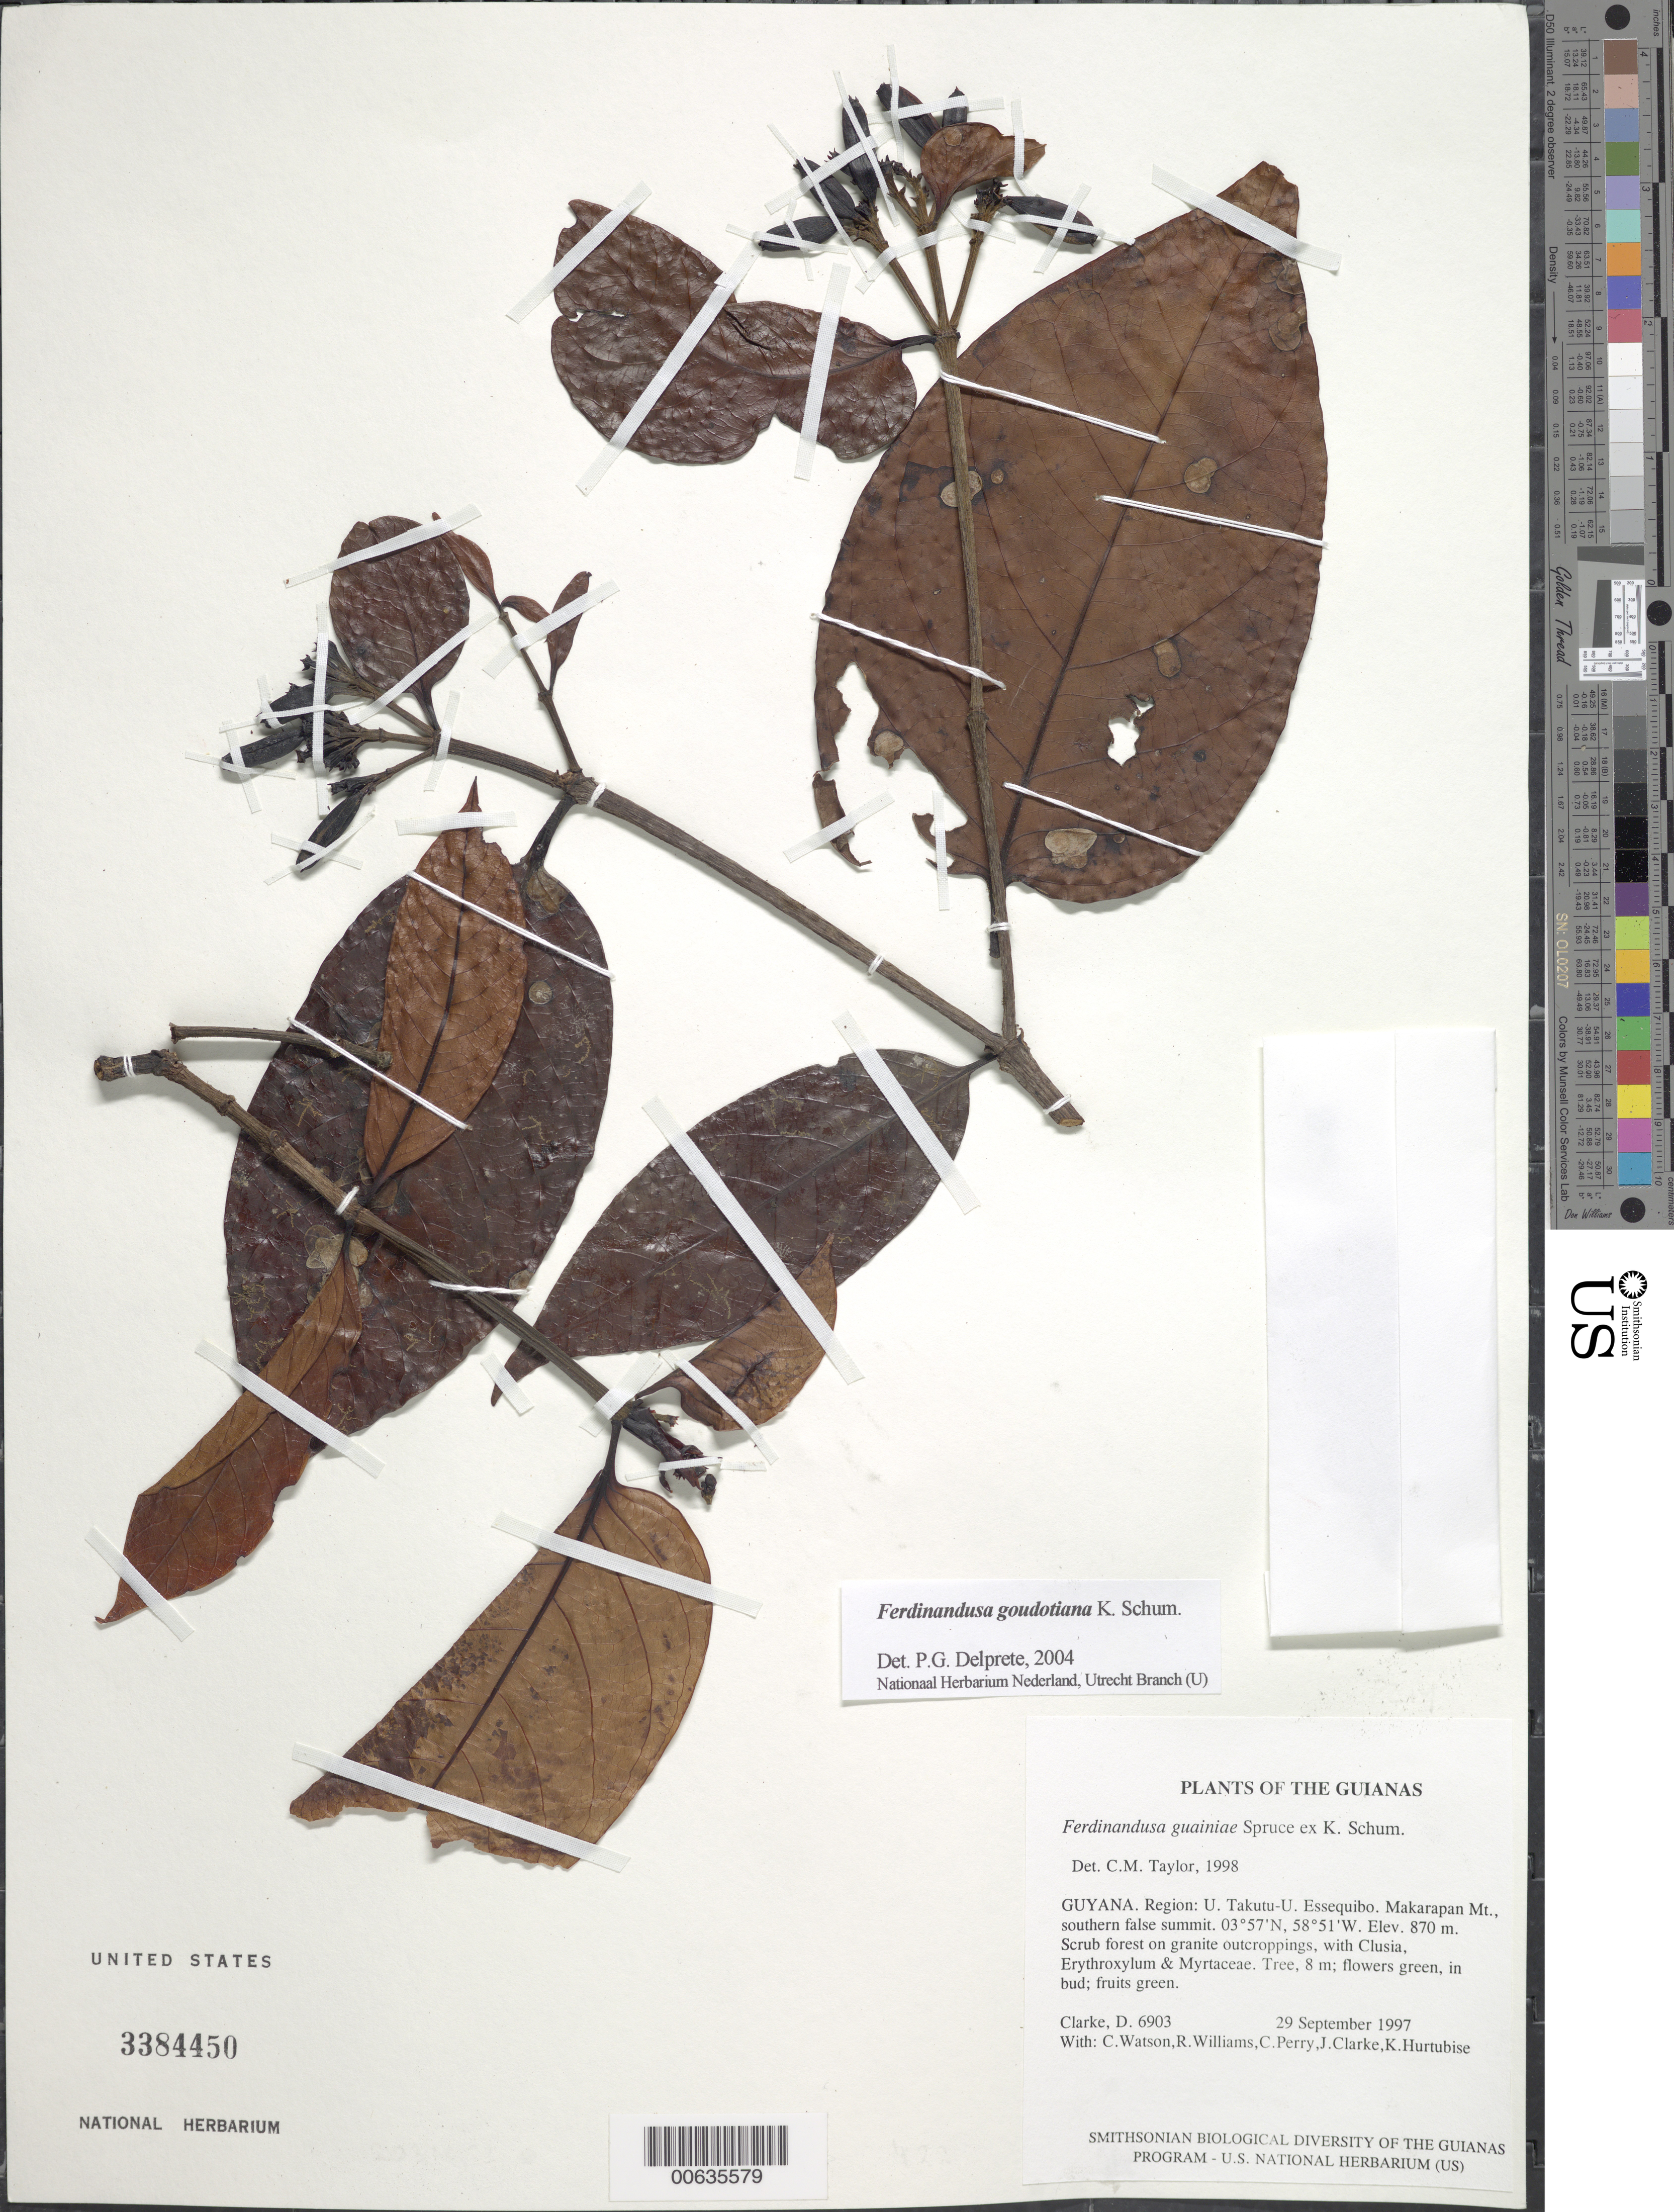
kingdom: Plantae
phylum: Tracheophyta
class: Magnoliopsida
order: Gentianales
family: Rubiaceae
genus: Ferdinandusa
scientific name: Ferdinandusa goudotiana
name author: K. Schum.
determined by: Delprete, P. G., Herb. de Guyane Cay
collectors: H. D. Clarke, C. Watson, R. Williams, C. Perry, J. Clarke & K. Hurtubise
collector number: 6903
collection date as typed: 29 September 1997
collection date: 1997-09-29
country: Guyana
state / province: U. Takutu-U. Essequibo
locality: Makarapan Mt., southern false summit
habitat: Scrub forest on granite outcroppings, with Clusia, Erythroxylum & Myrtaceae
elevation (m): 870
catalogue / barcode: US 3384450